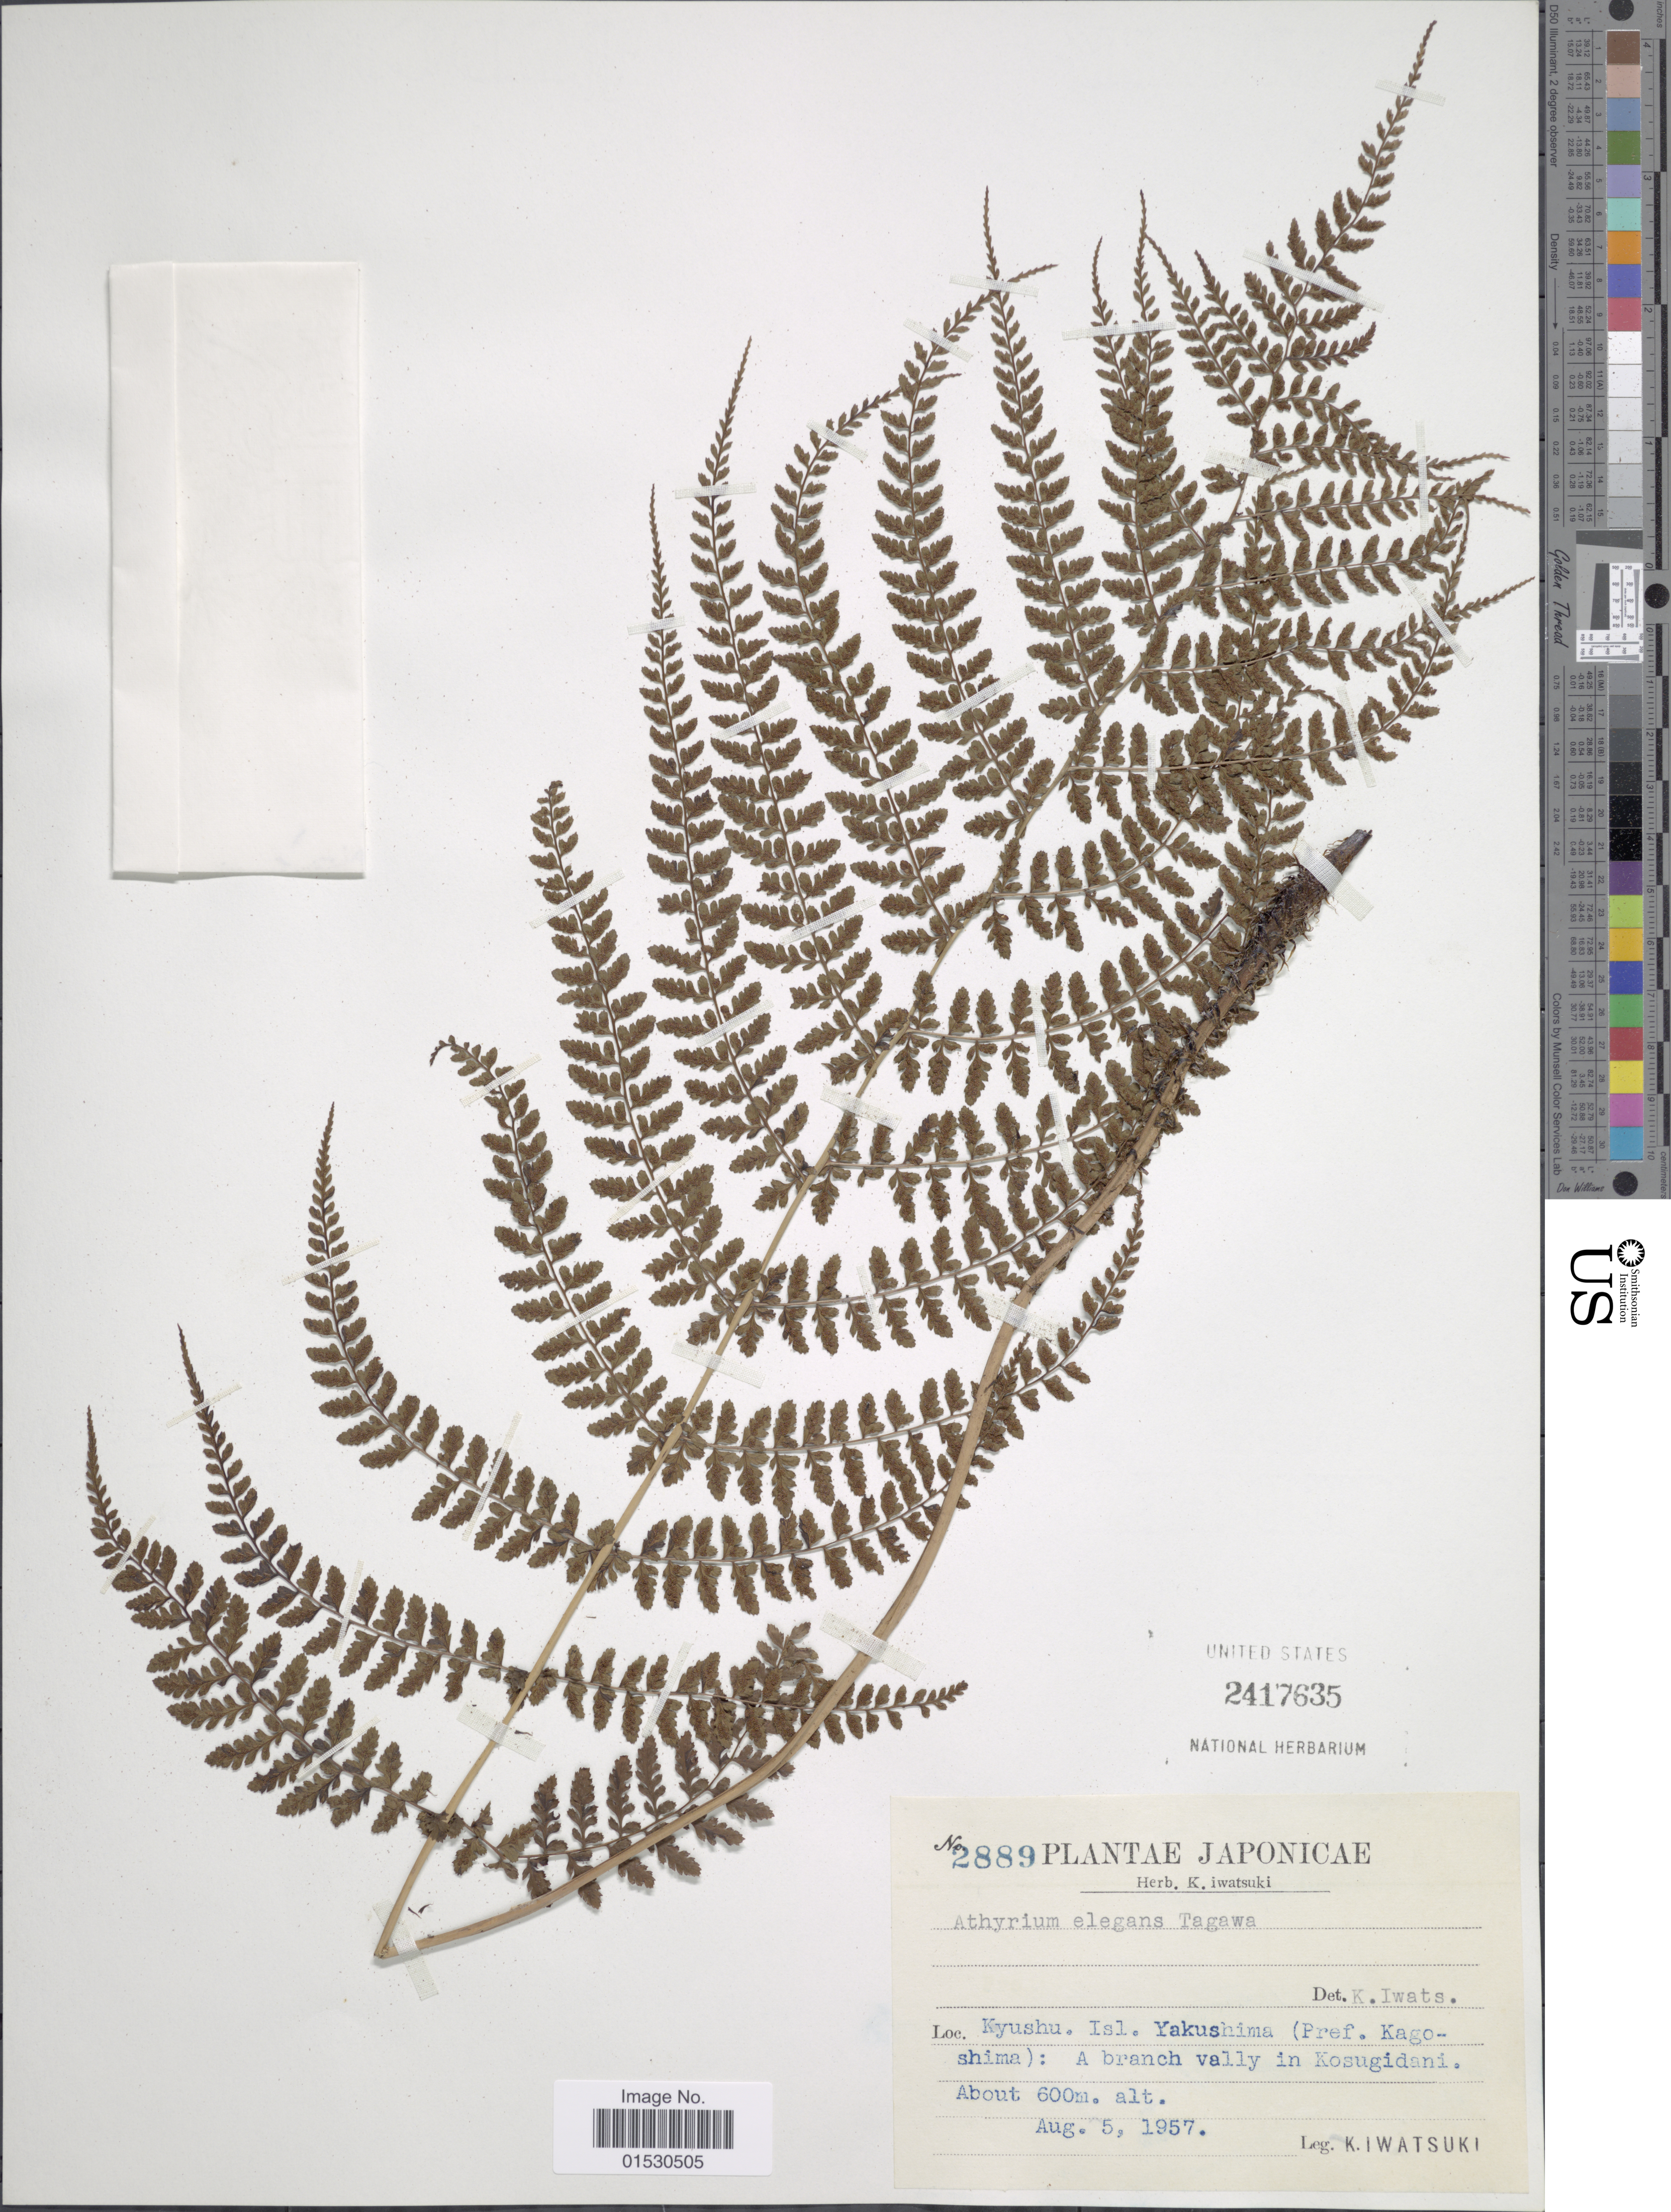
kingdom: Plantae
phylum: Tracheophyta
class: Polypodiopsida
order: Polypodiales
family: Athyriaceae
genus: Athyrium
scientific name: Athyrium delavayi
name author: Christ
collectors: K. Iwatsuki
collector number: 2889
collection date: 1957-08-05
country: Japan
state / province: Kagosima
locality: Kyushu. Isl. Yakushima: a branch valley in Kosugidani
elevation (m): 600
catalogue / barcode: US 2417635